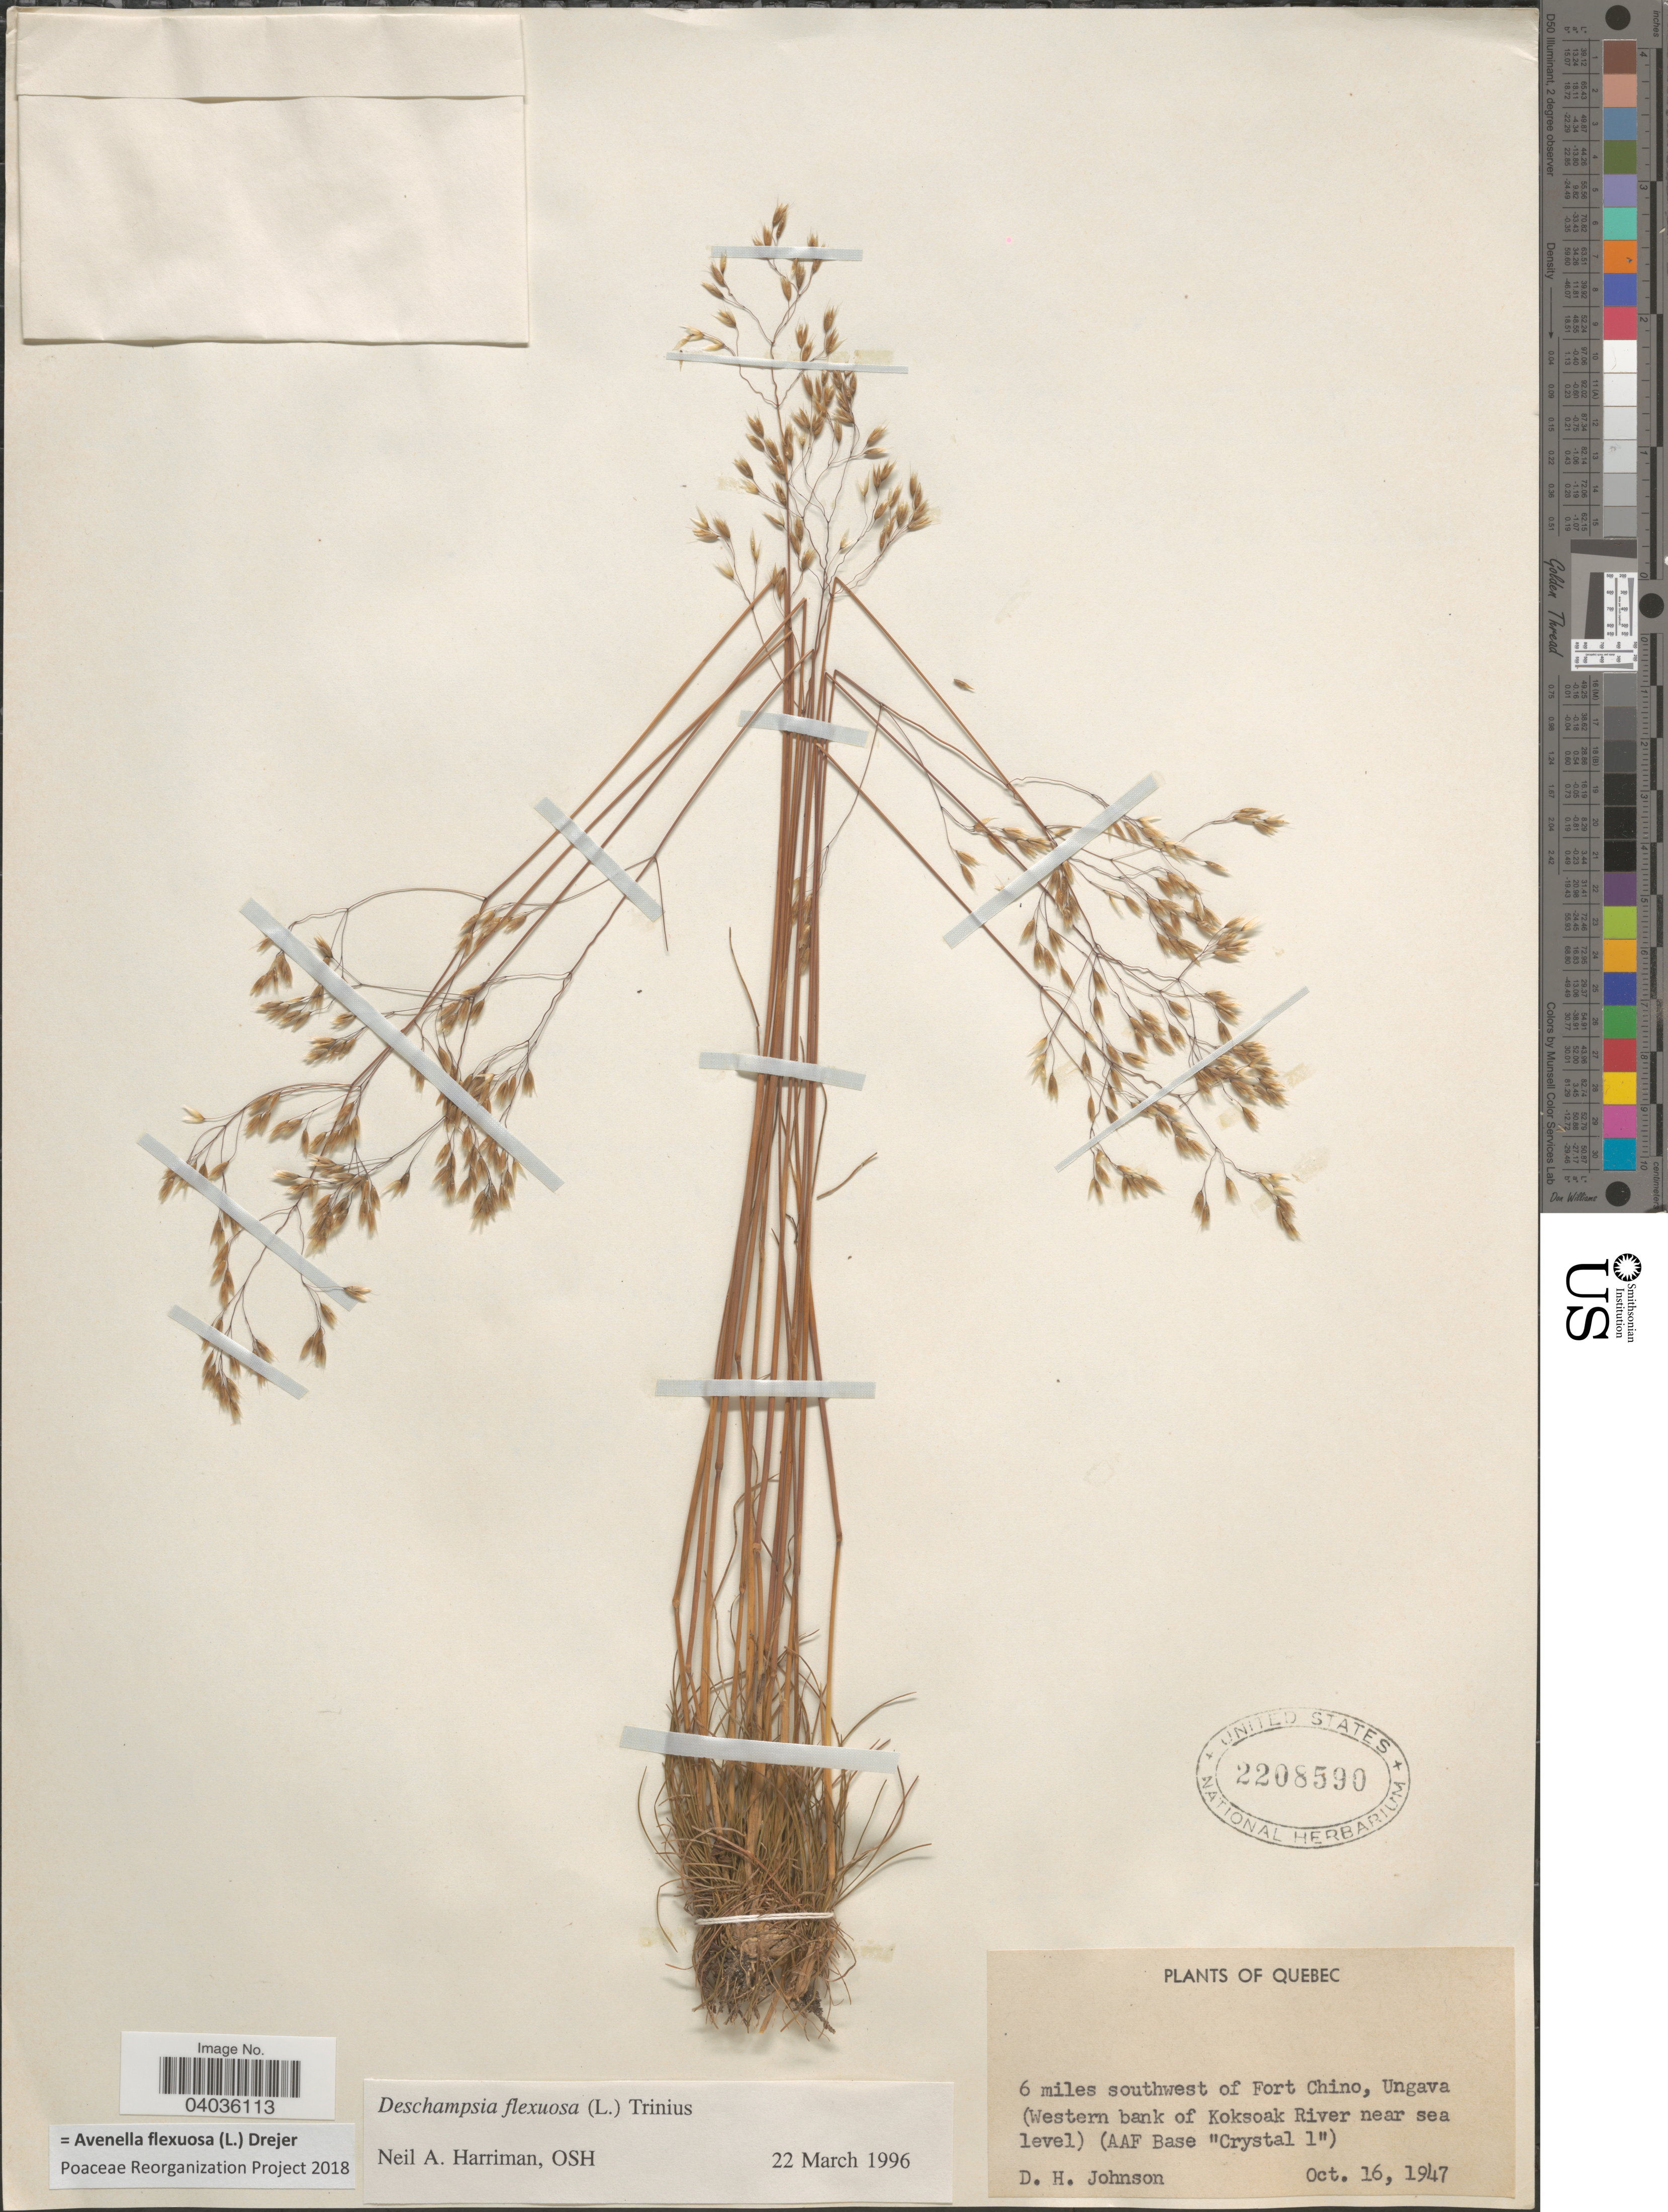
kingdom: Plantae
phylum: Tracheophyta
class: Liliopsida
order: Poales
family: Poaceae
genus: Avenella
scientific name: Avenella flexuosa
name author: (L.) Drejer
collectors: D.H. Johnson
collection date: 1947-10-16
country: Canada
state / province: Quebec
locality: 6 miles southwest of Fort Chino, Ungava (Western bank of Koksoak River) (AAF Base "Crystal 1").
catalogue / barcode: US 2208590